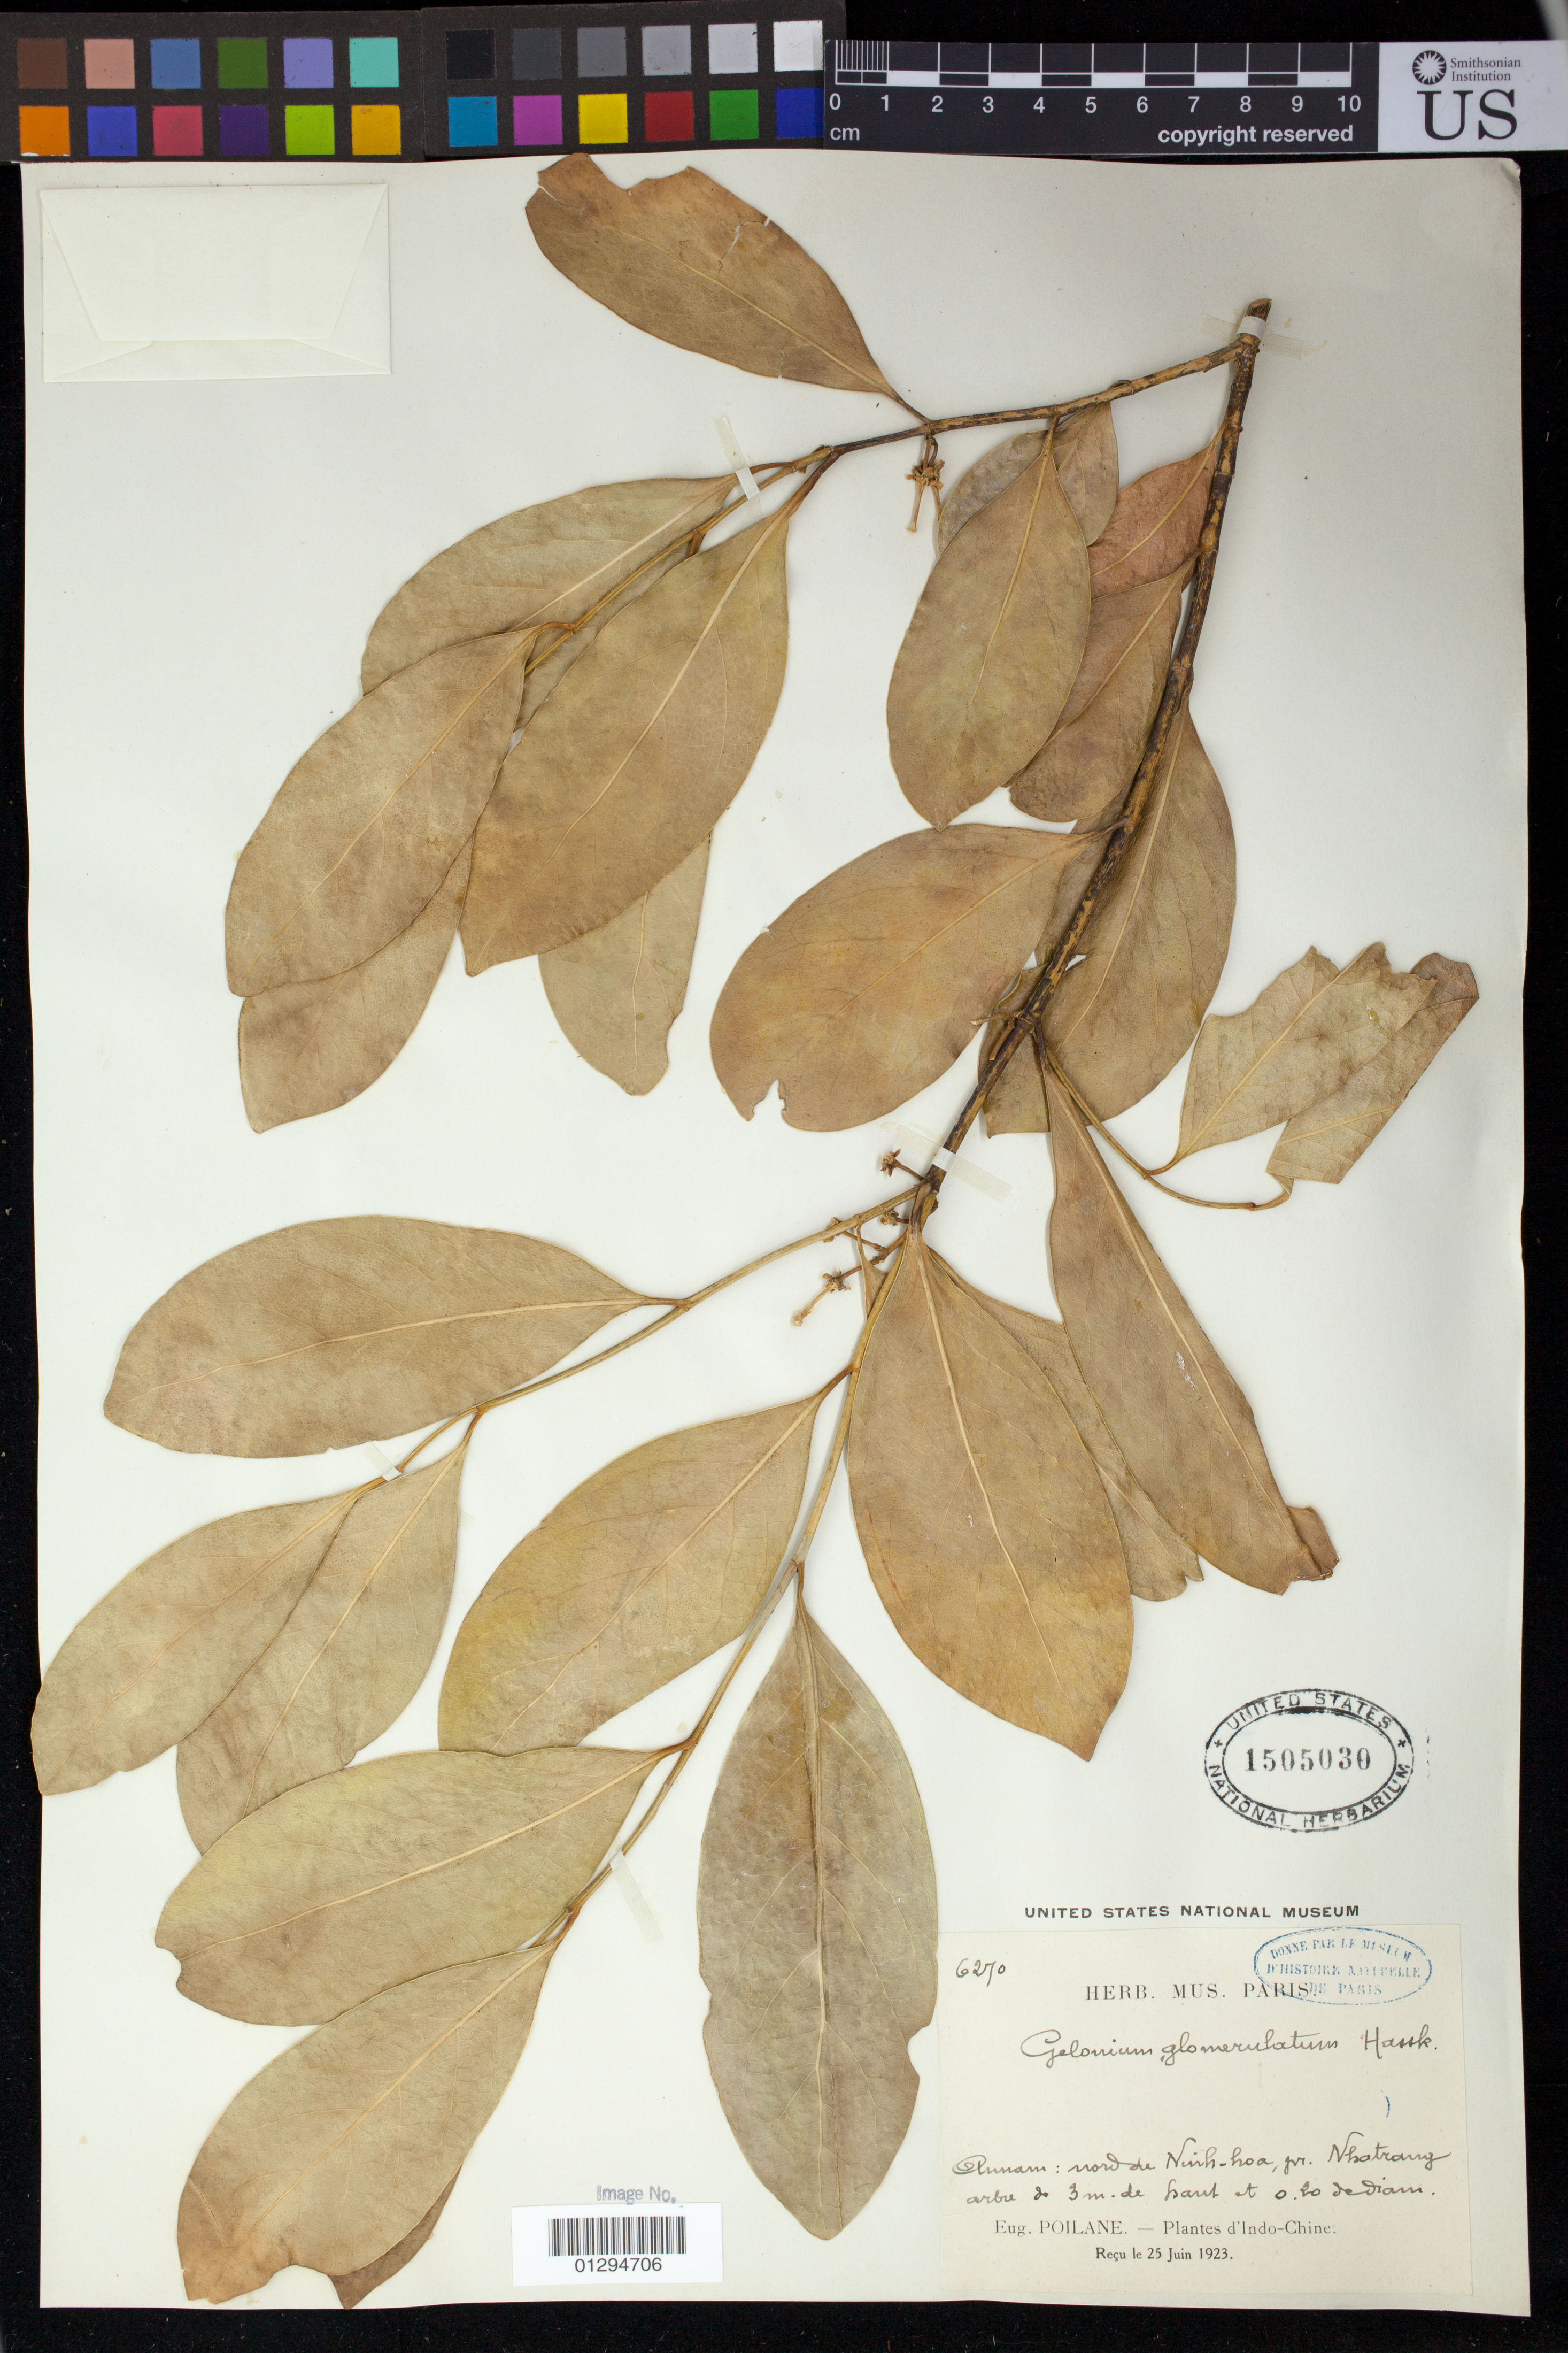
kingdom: Plantae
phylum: Tracheophyta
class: Magnoliopsida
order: Malpighiales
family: Euphorbiaceae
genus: Gelonium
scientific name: Gelonium glomerulatum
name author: (Blume) Hassk.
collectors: E. Poilane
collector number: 6270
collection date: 1923-06-25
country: Vietnam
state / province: Khanh Hoa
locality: Annam: nord de Ninh-hoa, pr. Nhatrang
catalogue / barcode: US 1505030